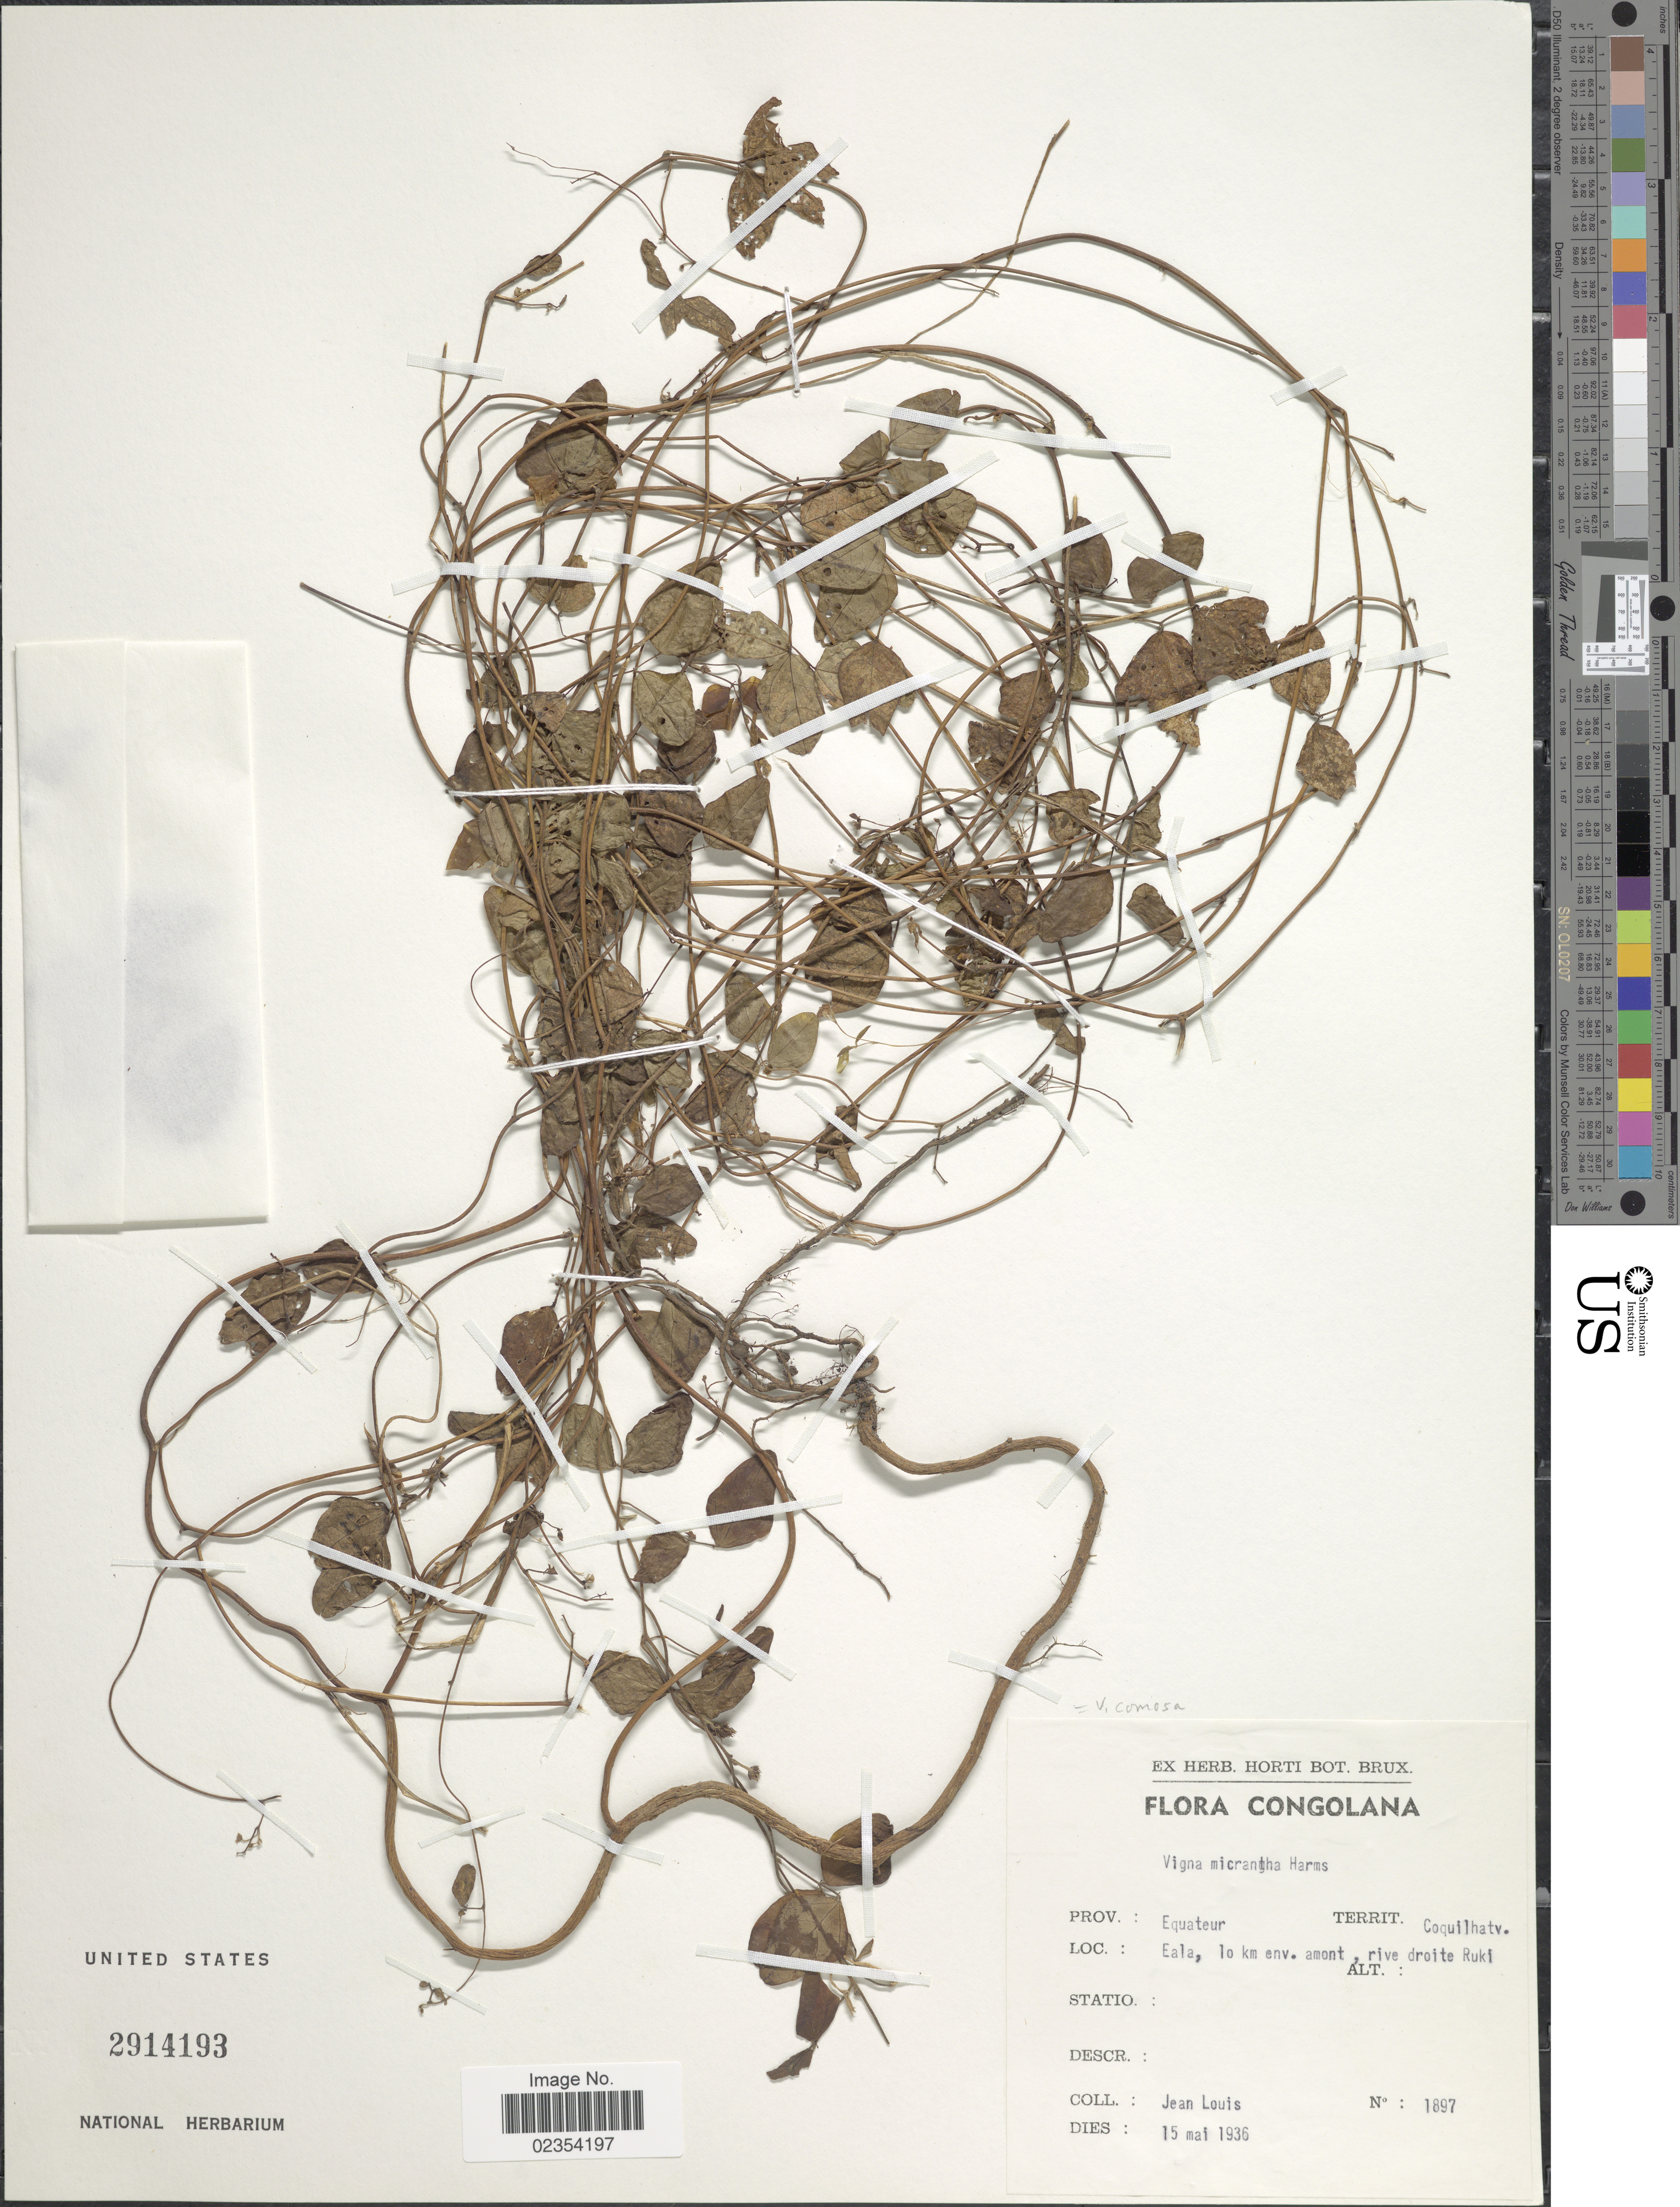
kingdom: Plantae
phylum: Tracheophyta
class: Magnoliopsida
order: Fabales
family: Fabaceae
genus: Vigna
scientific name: Vigna comosa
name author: Baker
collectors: J. Louis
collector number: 1897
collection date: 1936-05-15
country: Congo, Democratic Republic of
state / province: Equateur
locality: Congolana, Territ. Coquilhatv., Eala, 10 km env. amont, rive droite Ruki.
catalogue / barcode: US 2914193